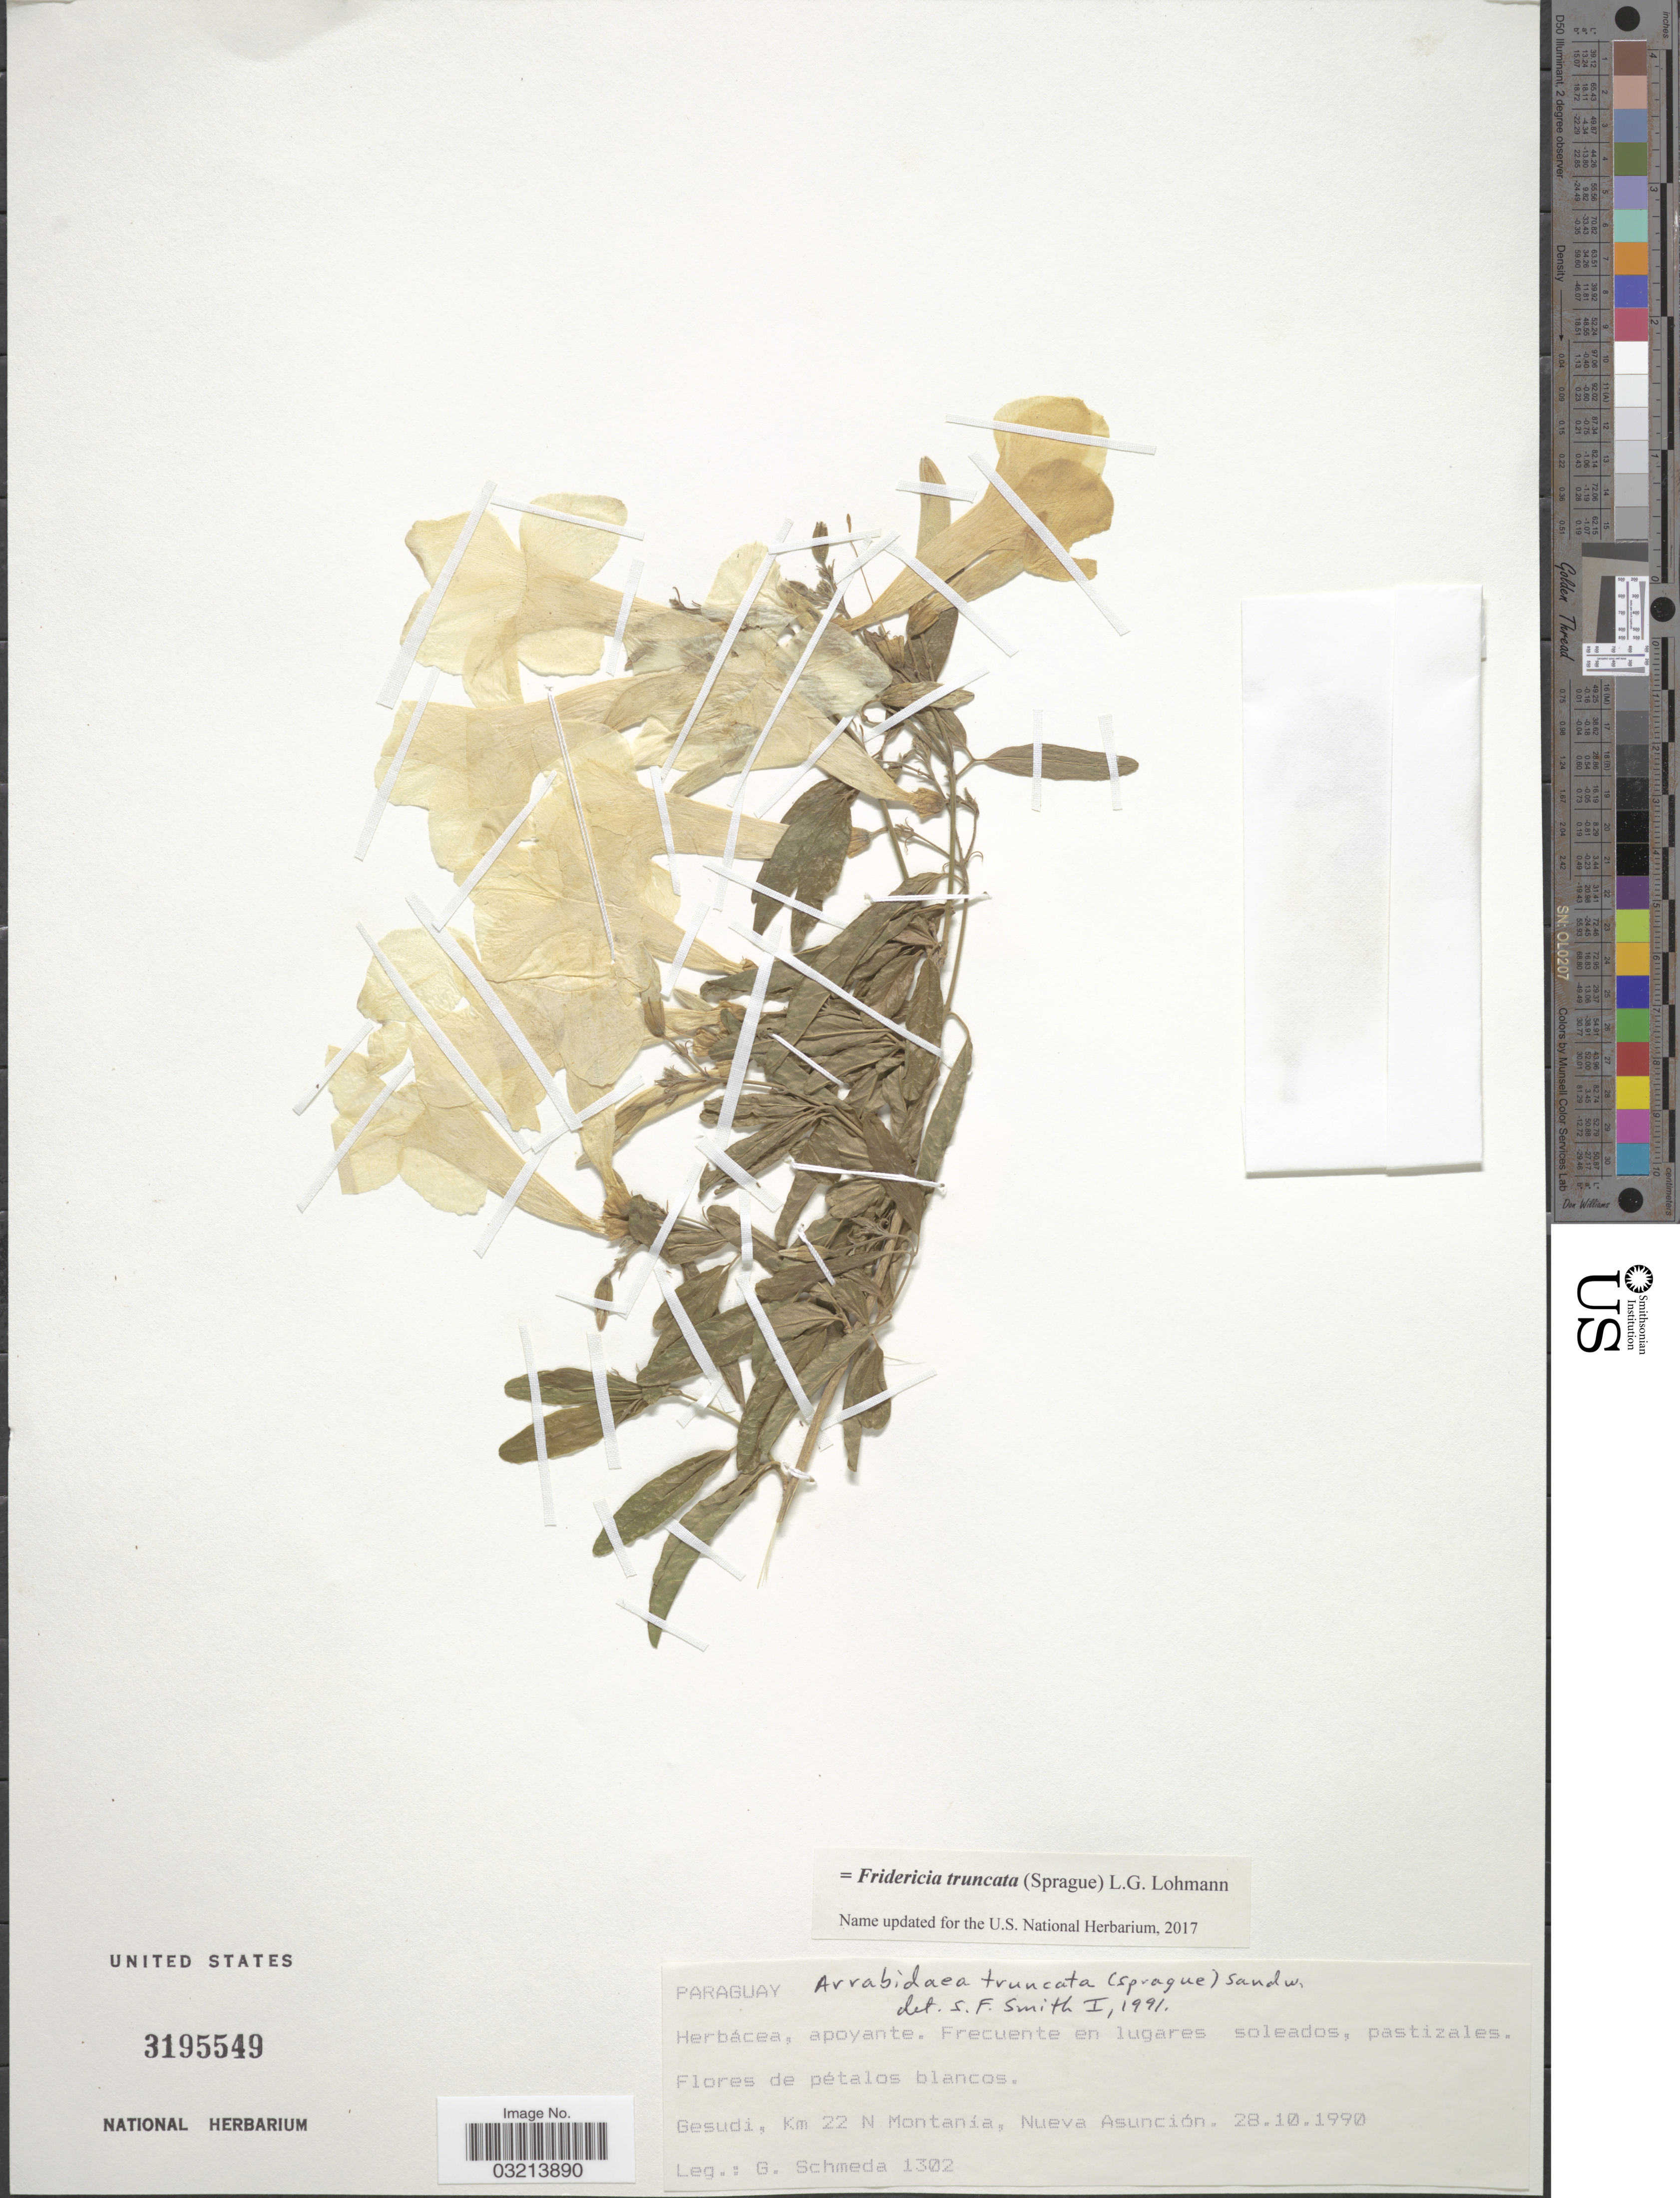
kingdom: Plantae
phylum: Tracheophyta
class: Magnoliopsida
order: Lamiales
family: Bignoniaceae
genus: Fridericia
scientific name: Fridericia truncata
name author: (Sprague) L.G. Lohmann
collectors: G. Schmeda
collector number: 1302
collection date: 1990-10-28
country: Paraguay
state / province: Asuncion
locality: Gesudi, Km 22 N Montanía, Nueva Asunción.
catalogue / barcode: US 3195549